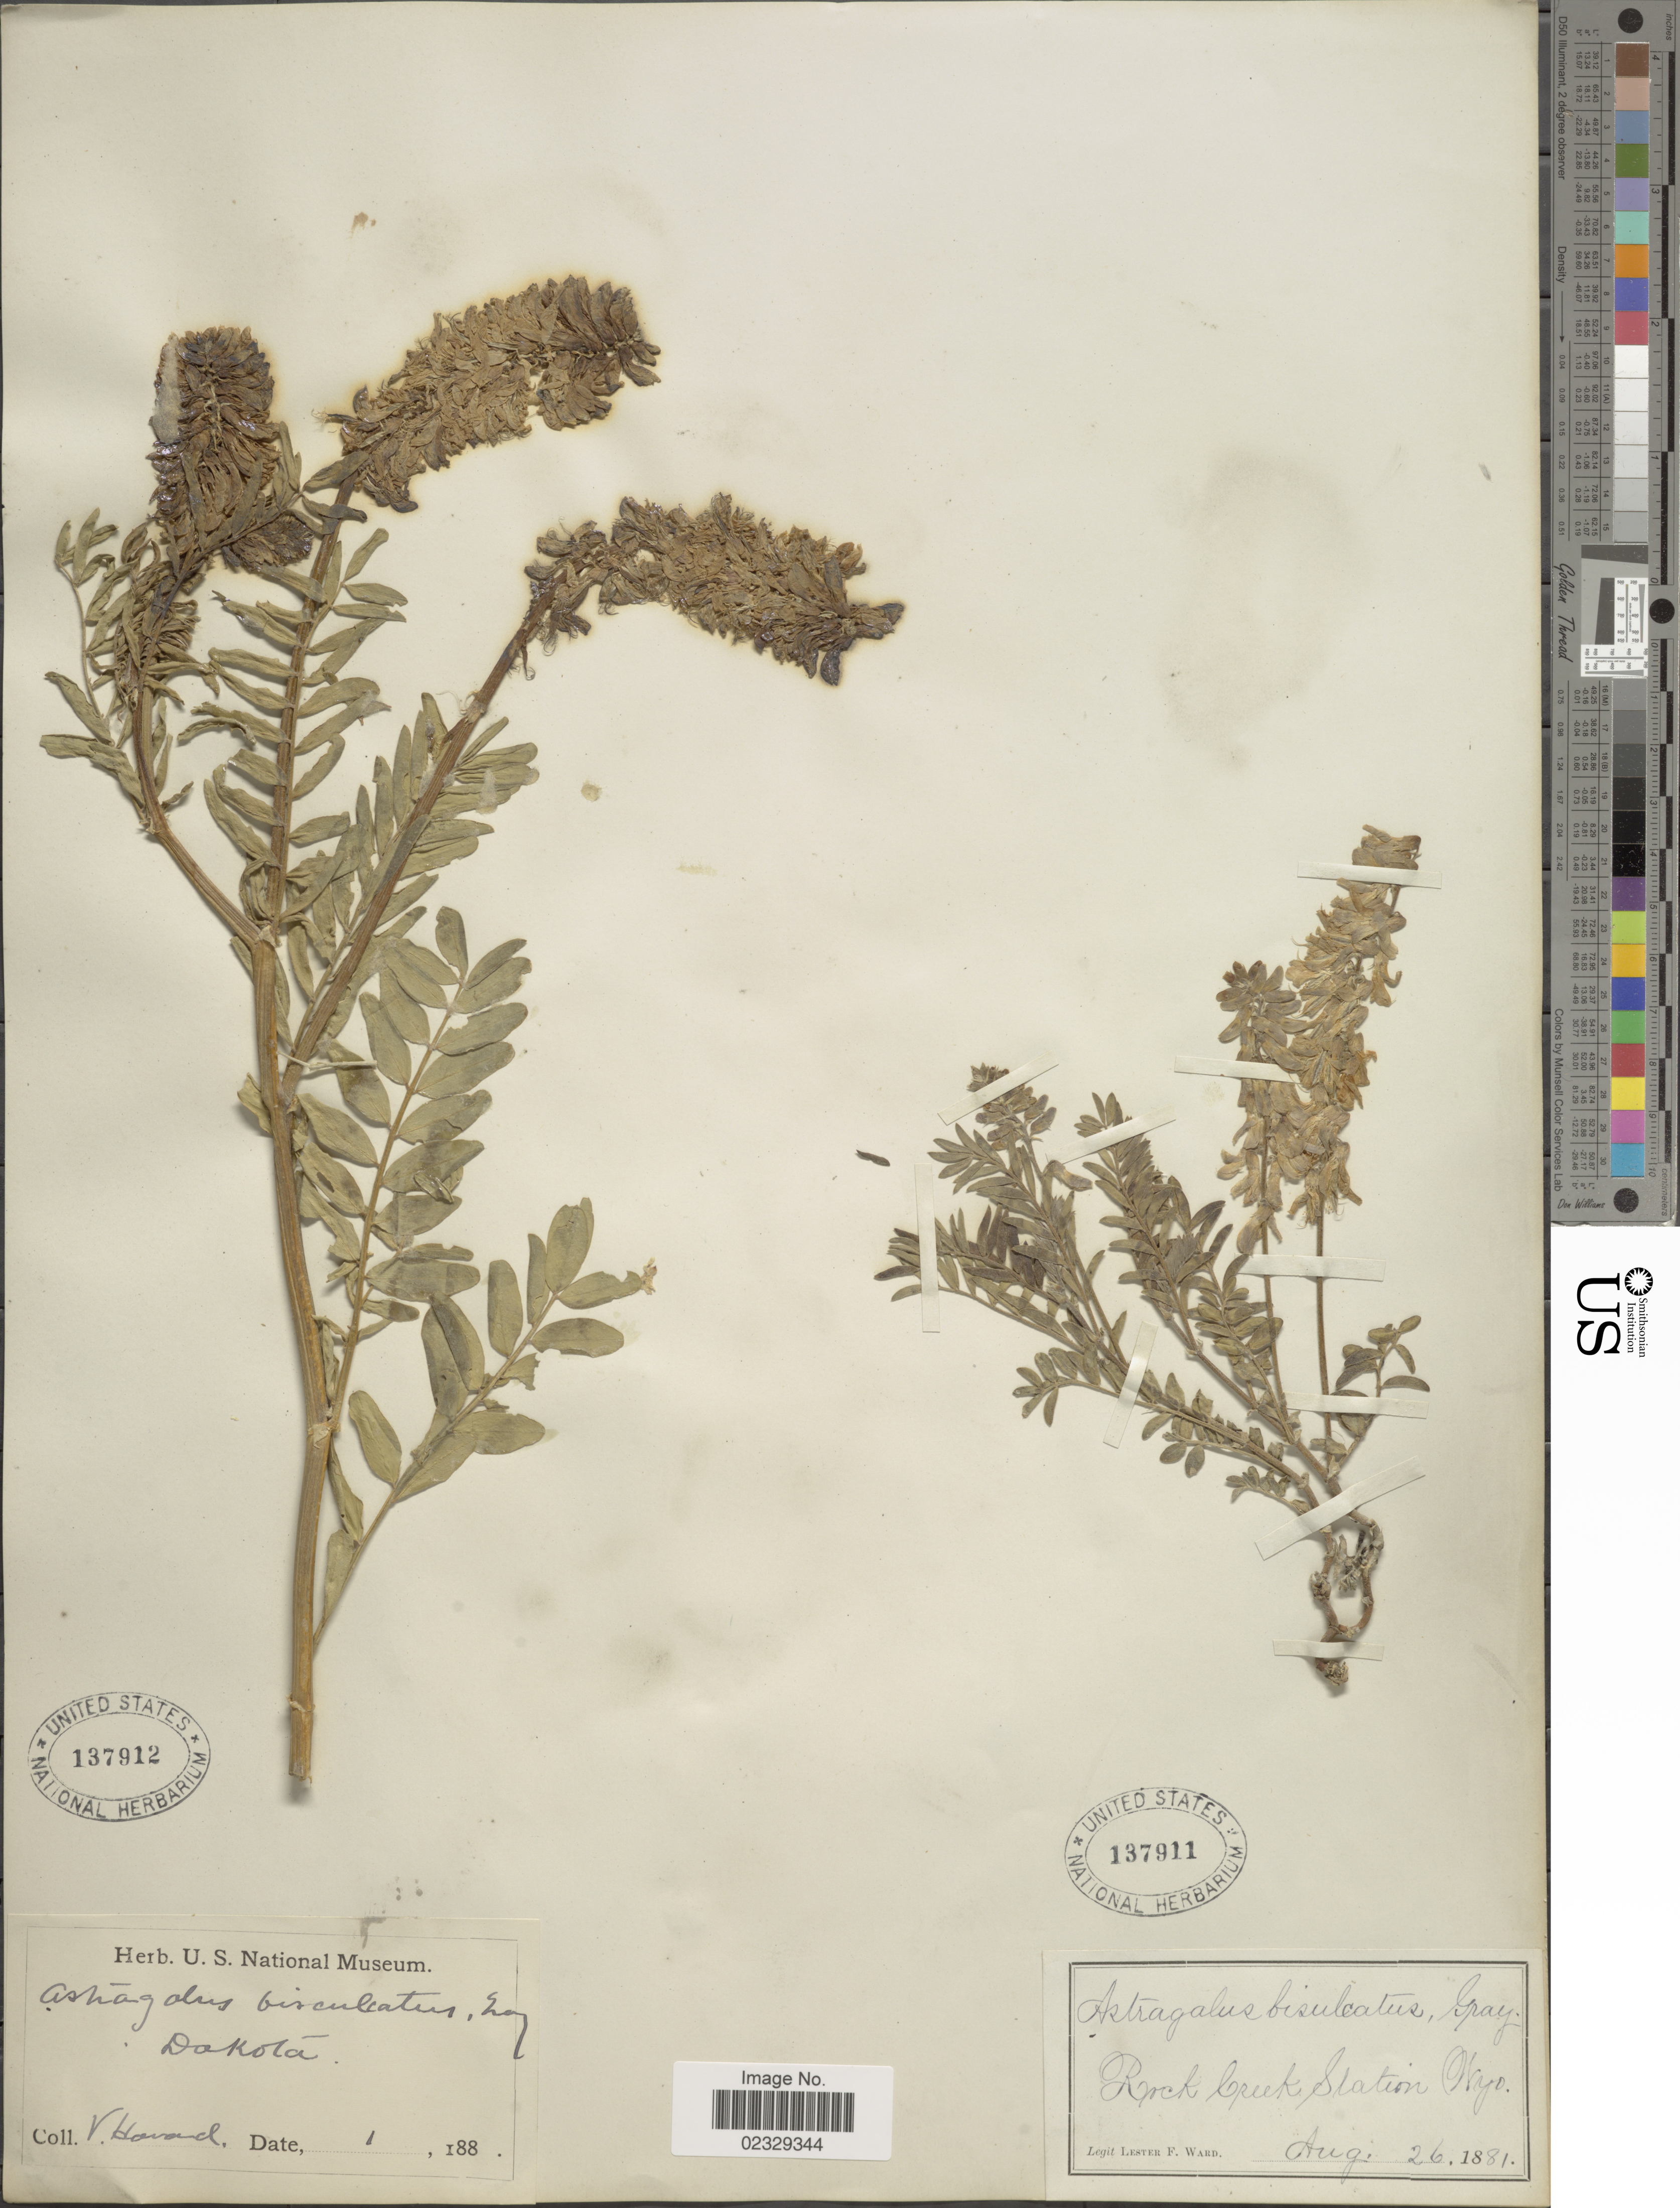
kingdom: Plantae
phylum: Tracheophyta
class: Magnoliopsida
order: Fabales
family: Fabaceae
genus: Astragalus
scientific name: Astragalus bisulcatus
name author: (Hook.) A. Gray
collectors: L. F. Ward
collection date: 1881-08-26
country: United States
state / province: Wyoming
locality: Rock Creek Station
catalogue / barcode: US 137911